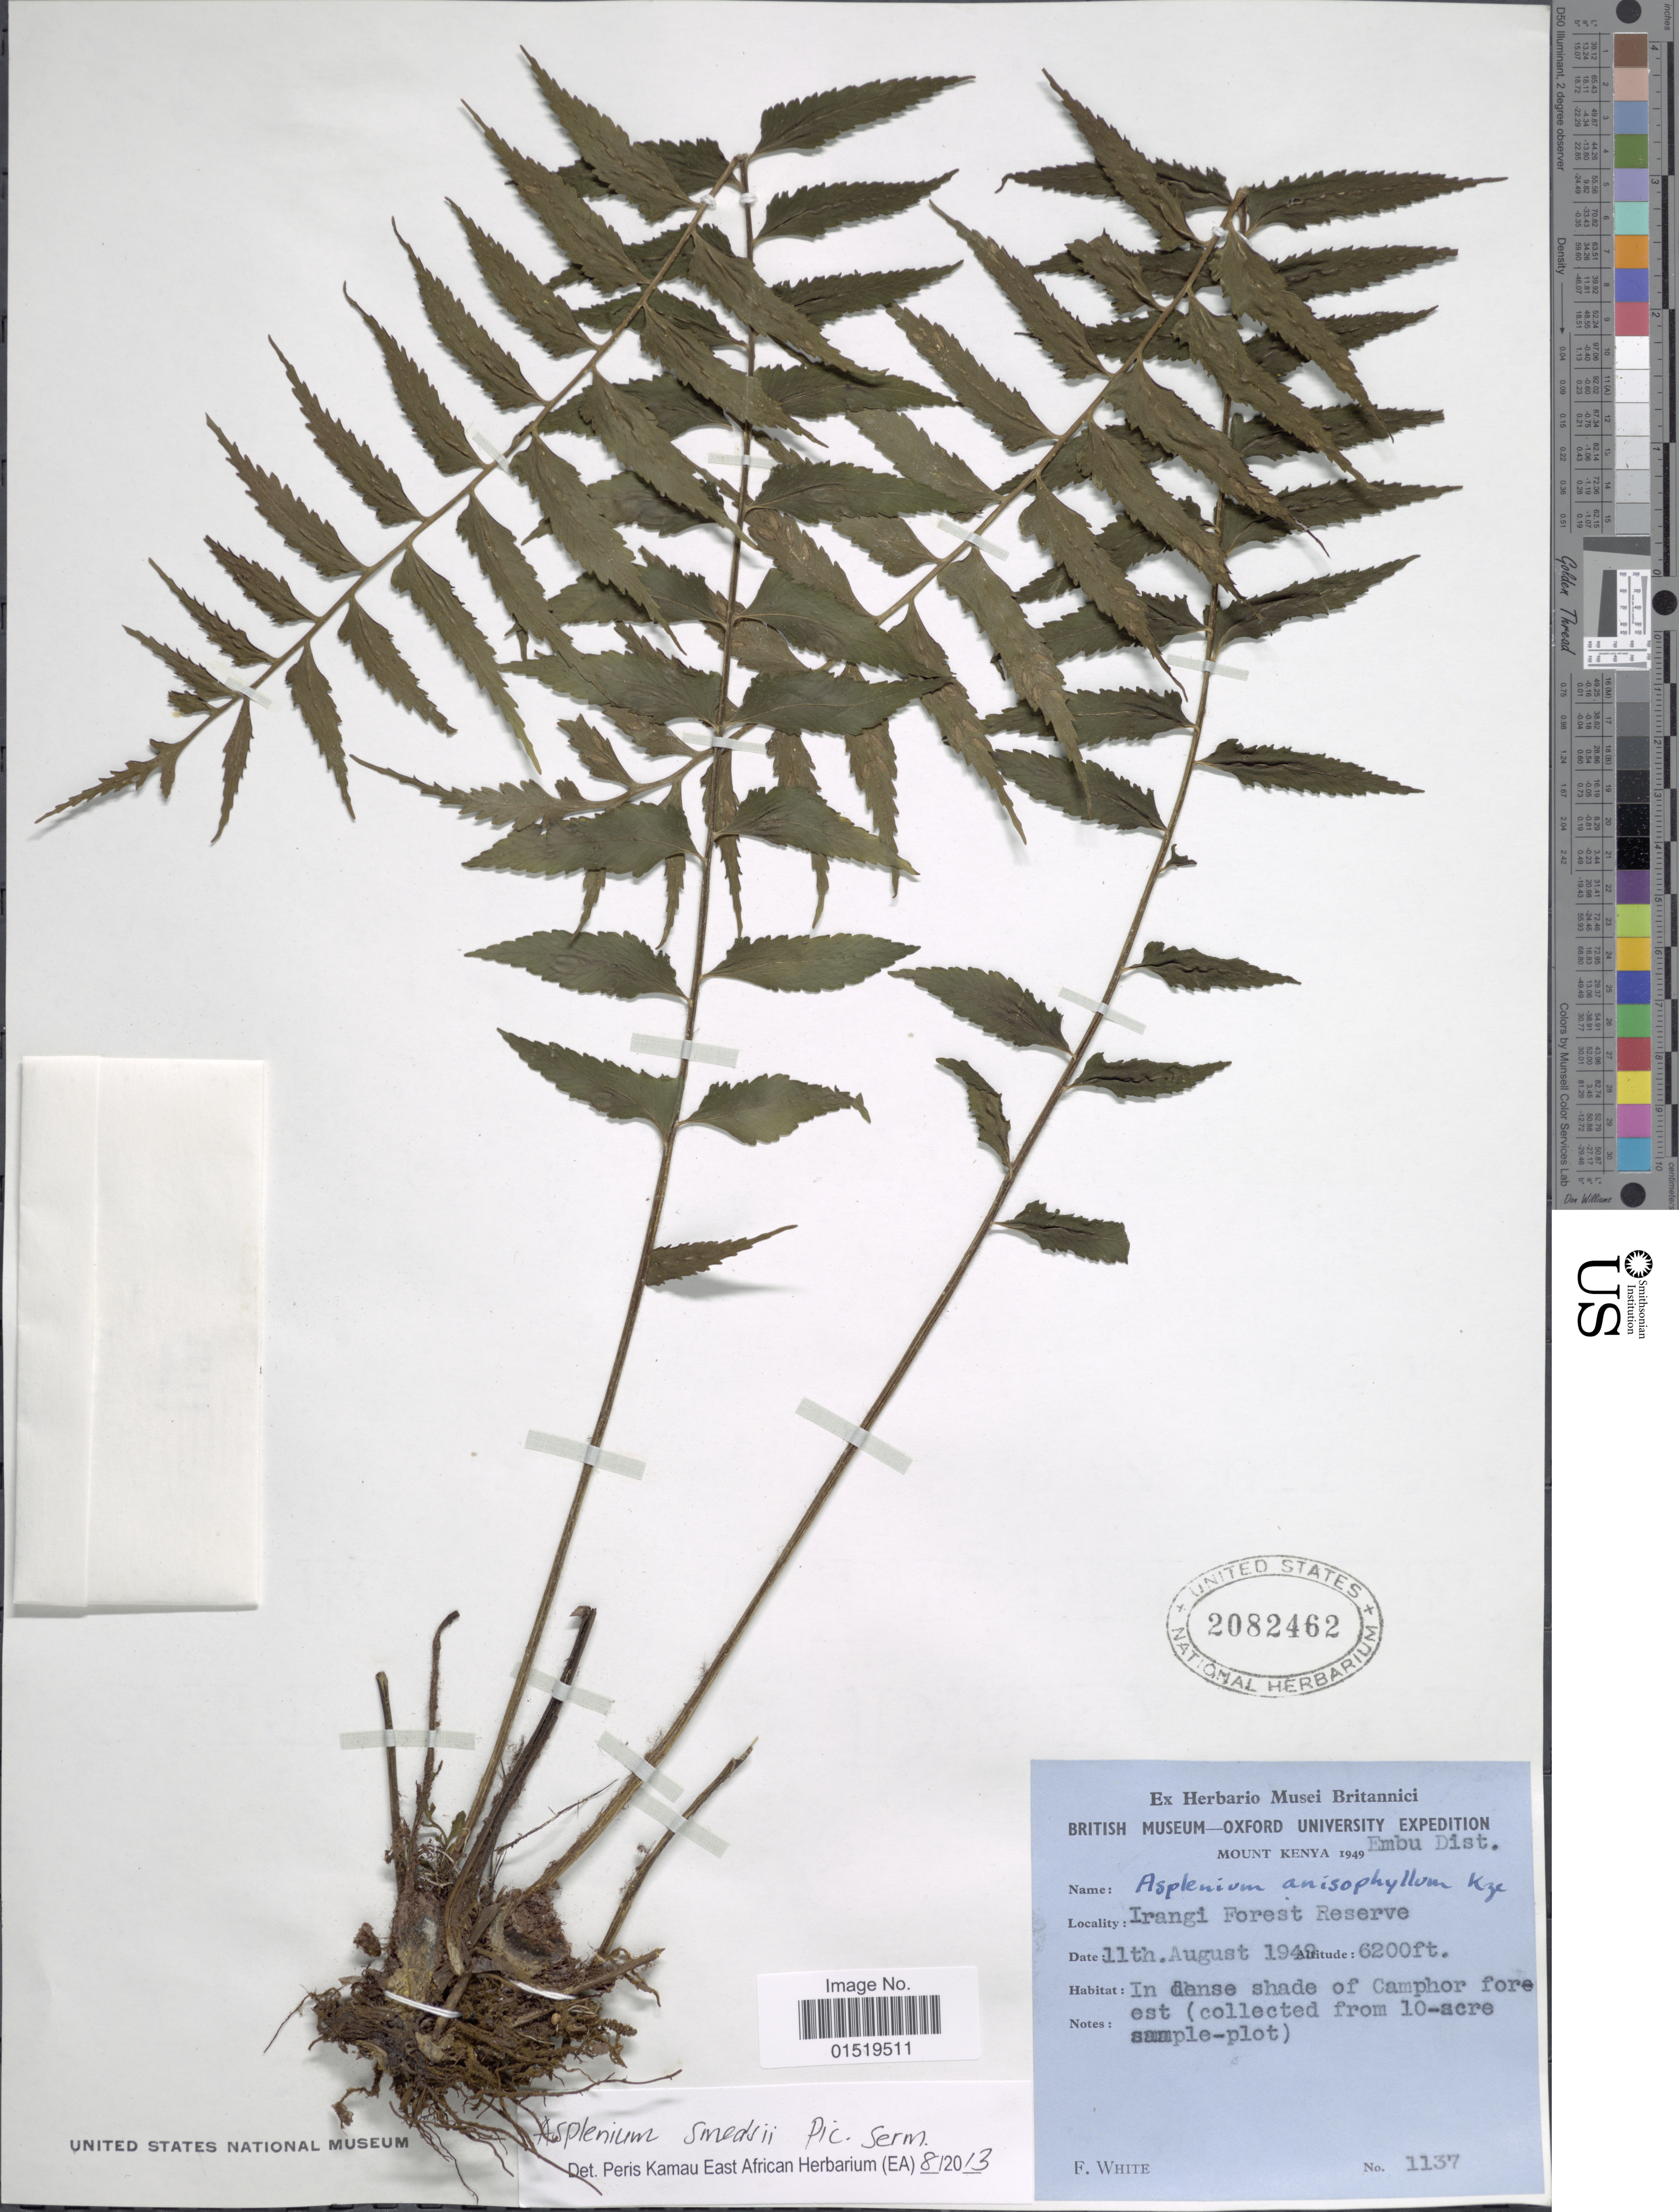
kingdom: Plantae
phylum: Tracheophyta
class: Polypodiopsida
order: Polypodiales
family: Aspleniaceae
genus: Asplenium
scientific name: Asplenium smedsii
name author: Pic. Serm.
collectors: F. White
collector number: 1137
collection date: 1949-08-11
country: Kenya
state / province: Embu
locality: Mount Kenya. Irangi Forest Reserve.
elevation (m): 1890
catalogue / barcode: US 2082462